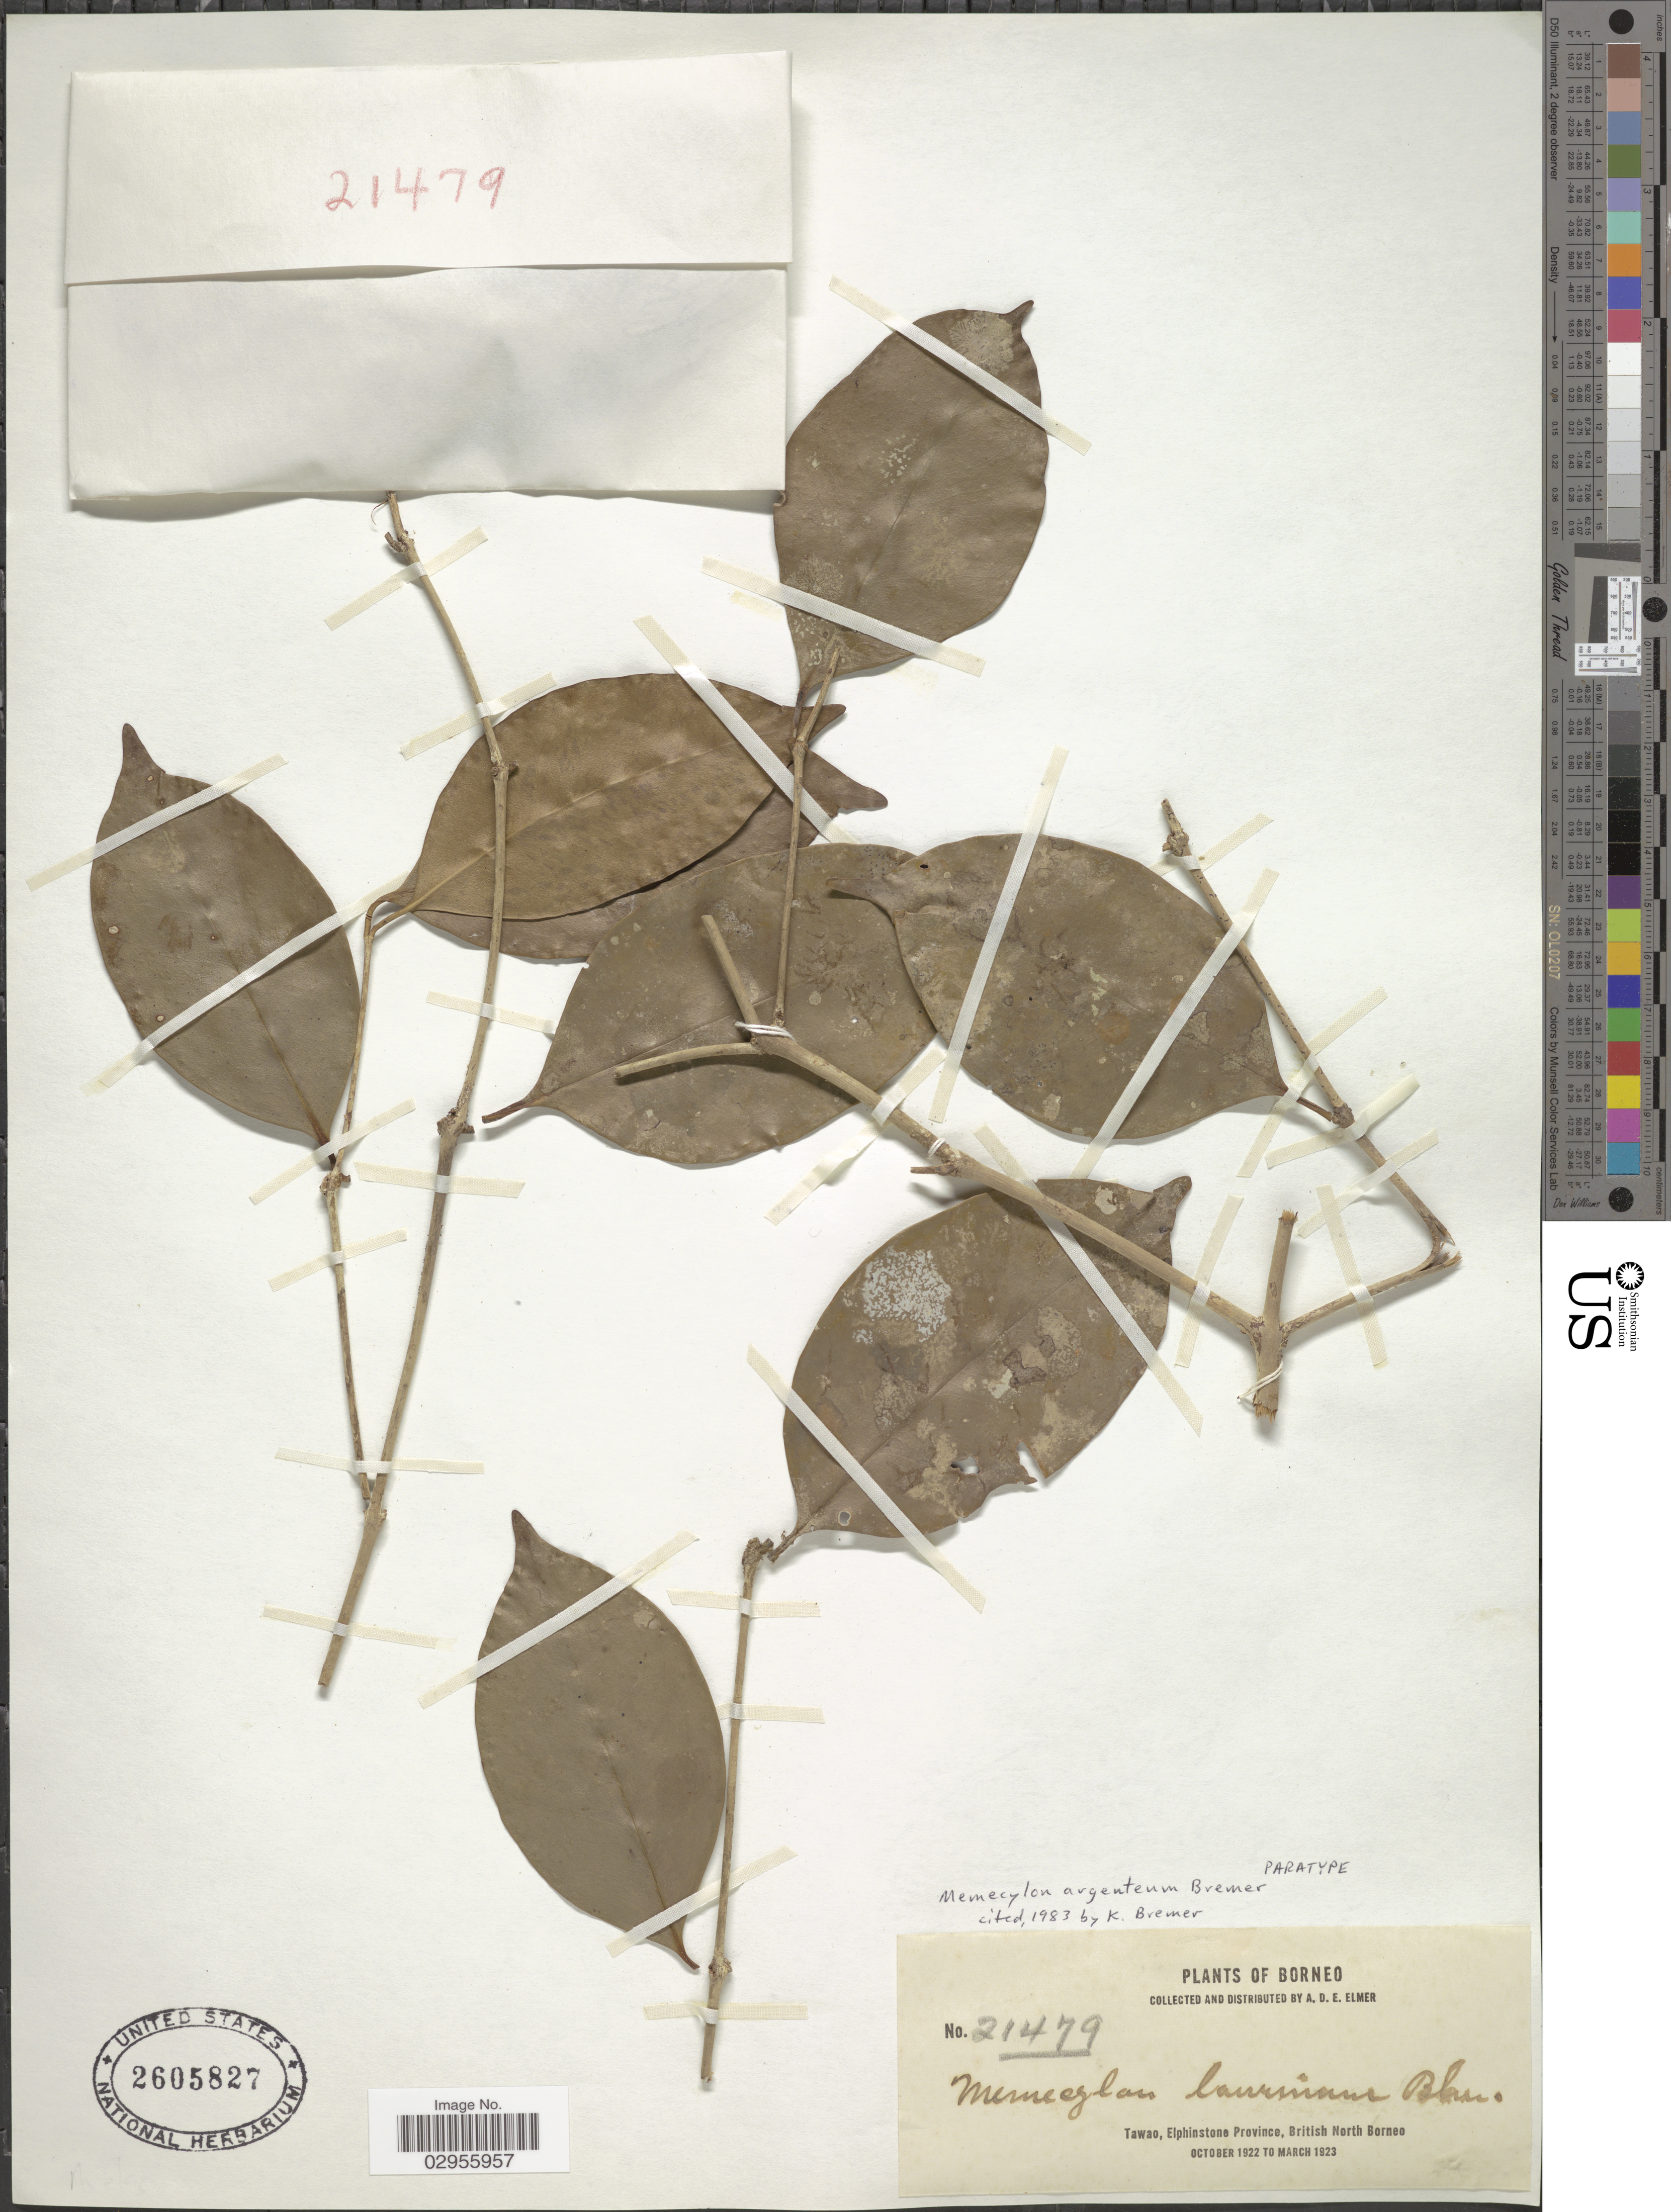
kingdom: Plantae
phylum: Tracheophyta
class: Magnoliopsida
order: Myrtales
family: Melastomataceae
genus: Memecylon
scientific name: Memecylon argenteum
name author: K. Bremer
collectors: A. D. E. Elmer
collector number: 21479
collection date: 1922-10/1923-03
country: Malaysia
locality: Borneo. Tawao, Elphinstone Province, British North Borneo.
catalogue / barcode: US 2605827